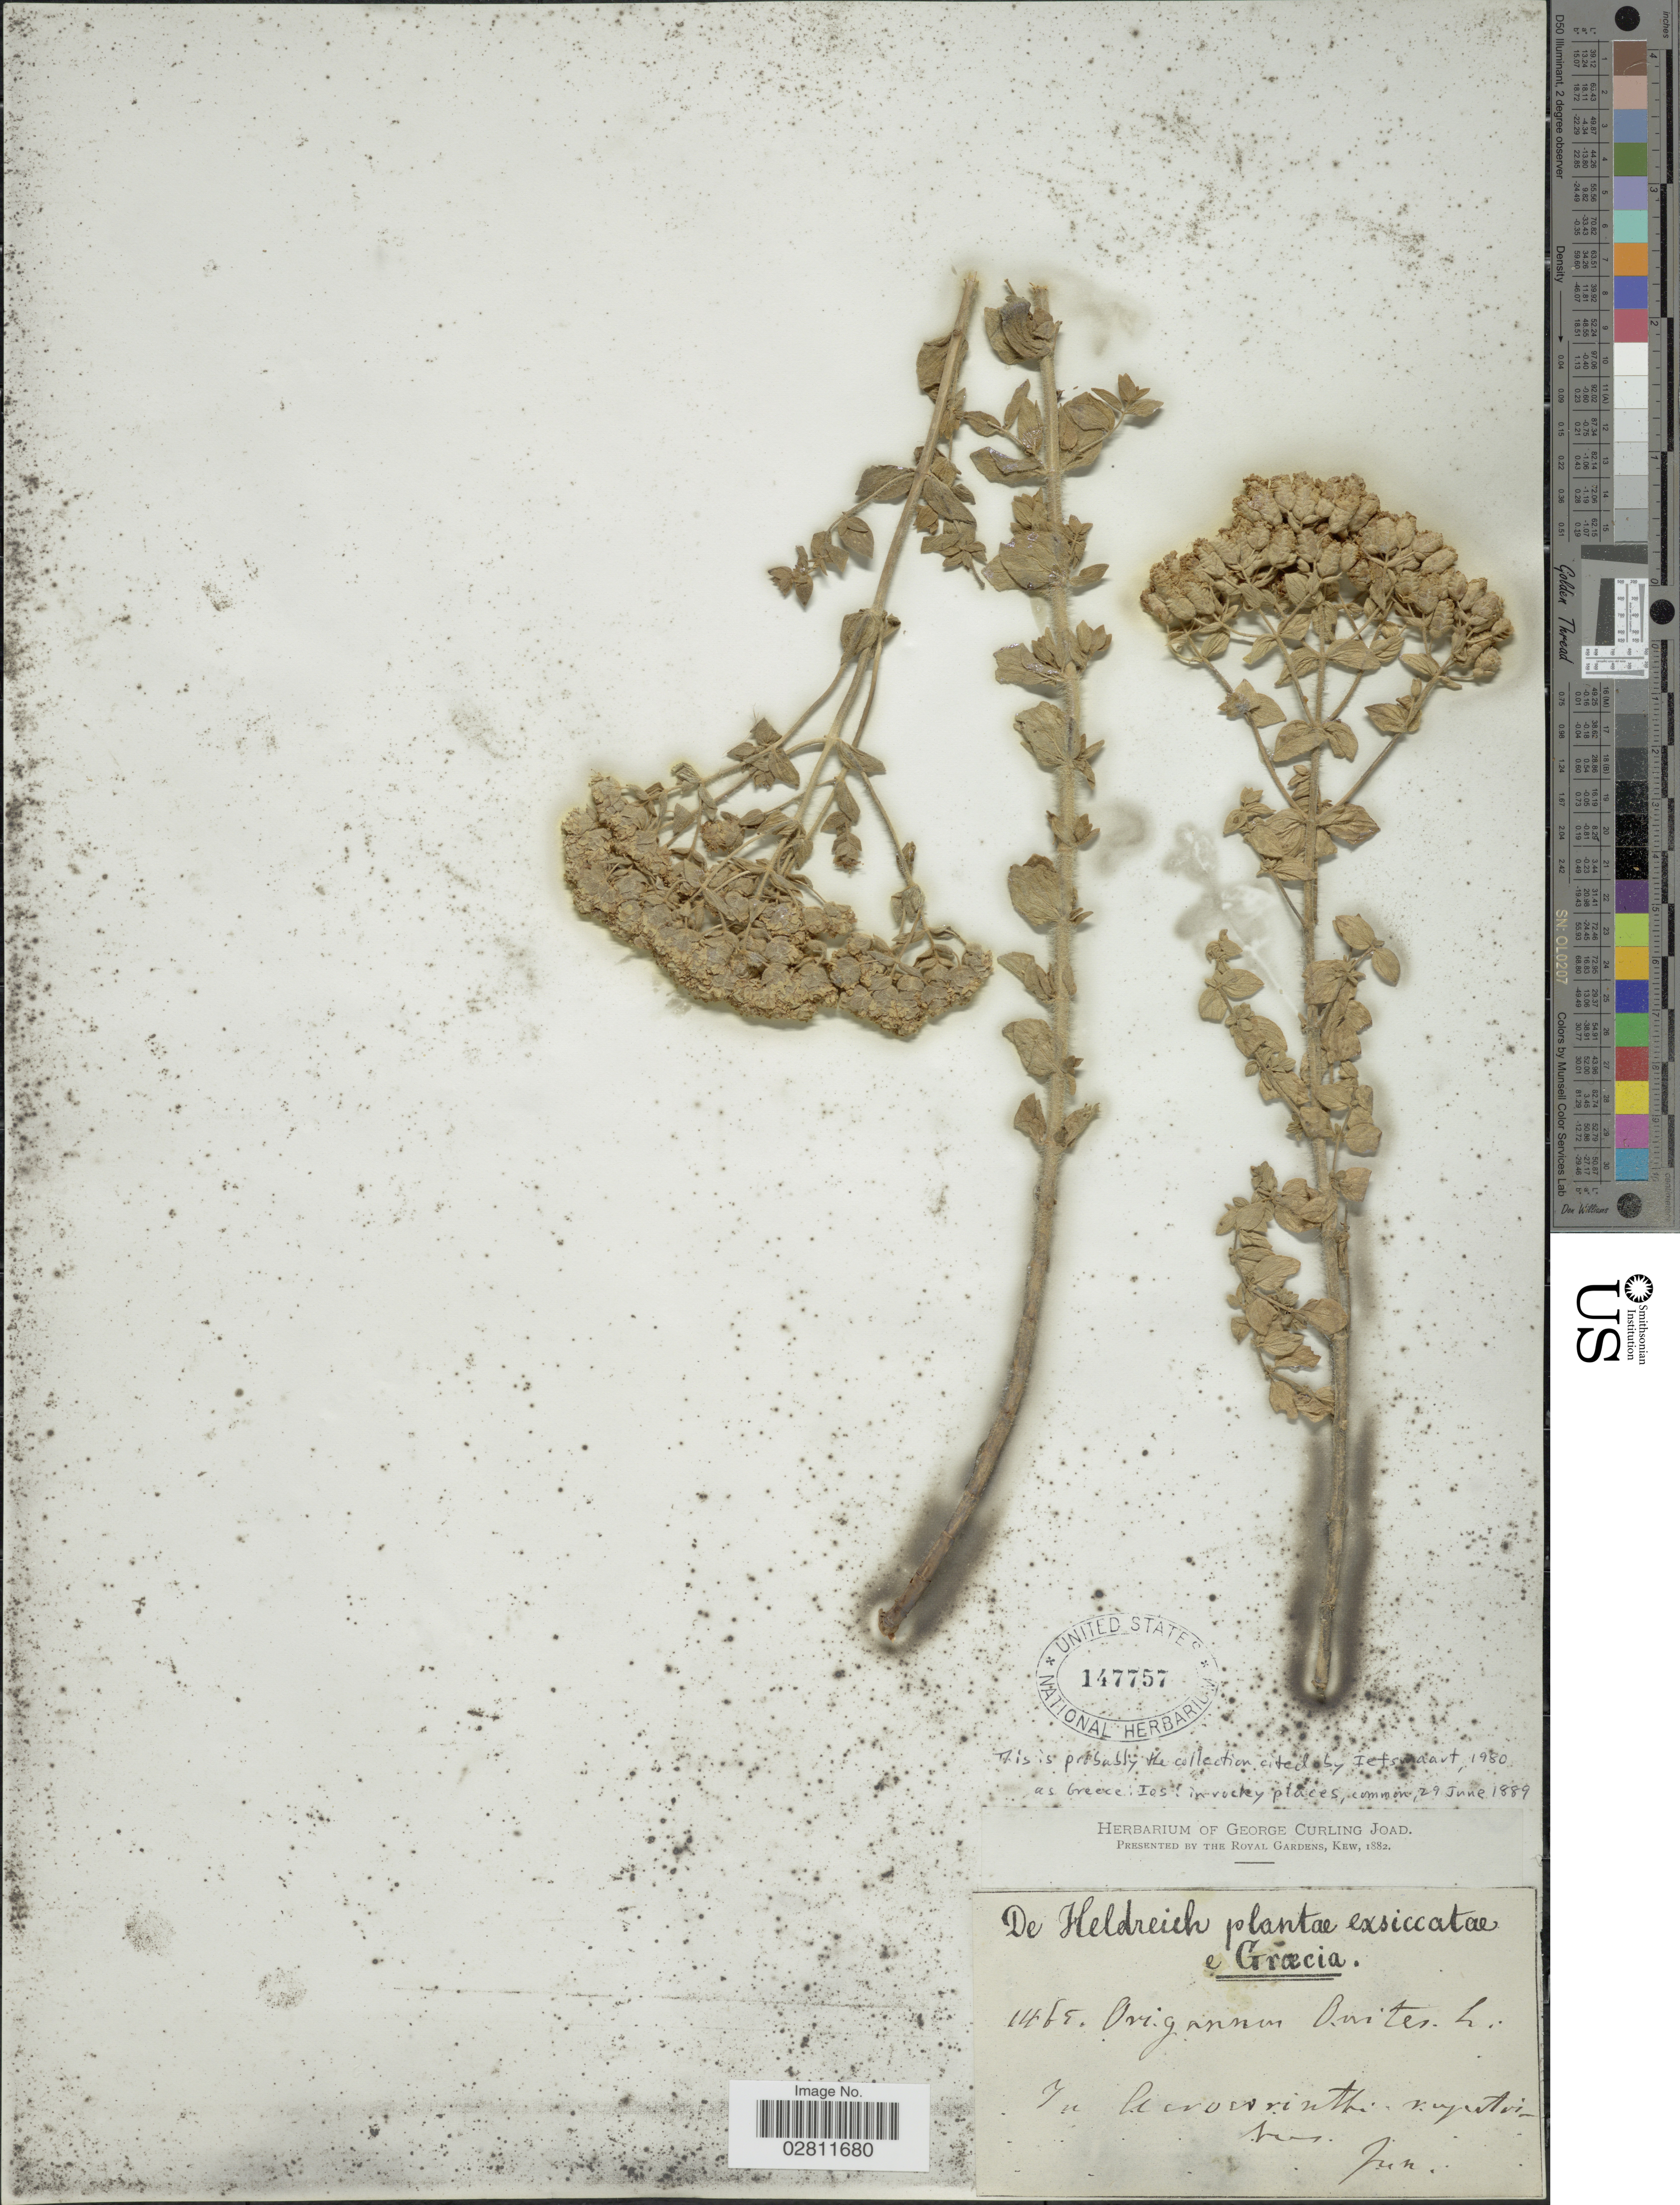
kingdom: Plantae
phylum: Tracheophyta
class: Magnoliopsida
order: Lamiales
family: Lamiaceae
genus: Origanum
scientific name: Origanum onites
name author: L.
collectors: -. De Heldreich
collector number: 1465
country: Greece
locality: In [illegible text]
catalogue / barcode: US 147757